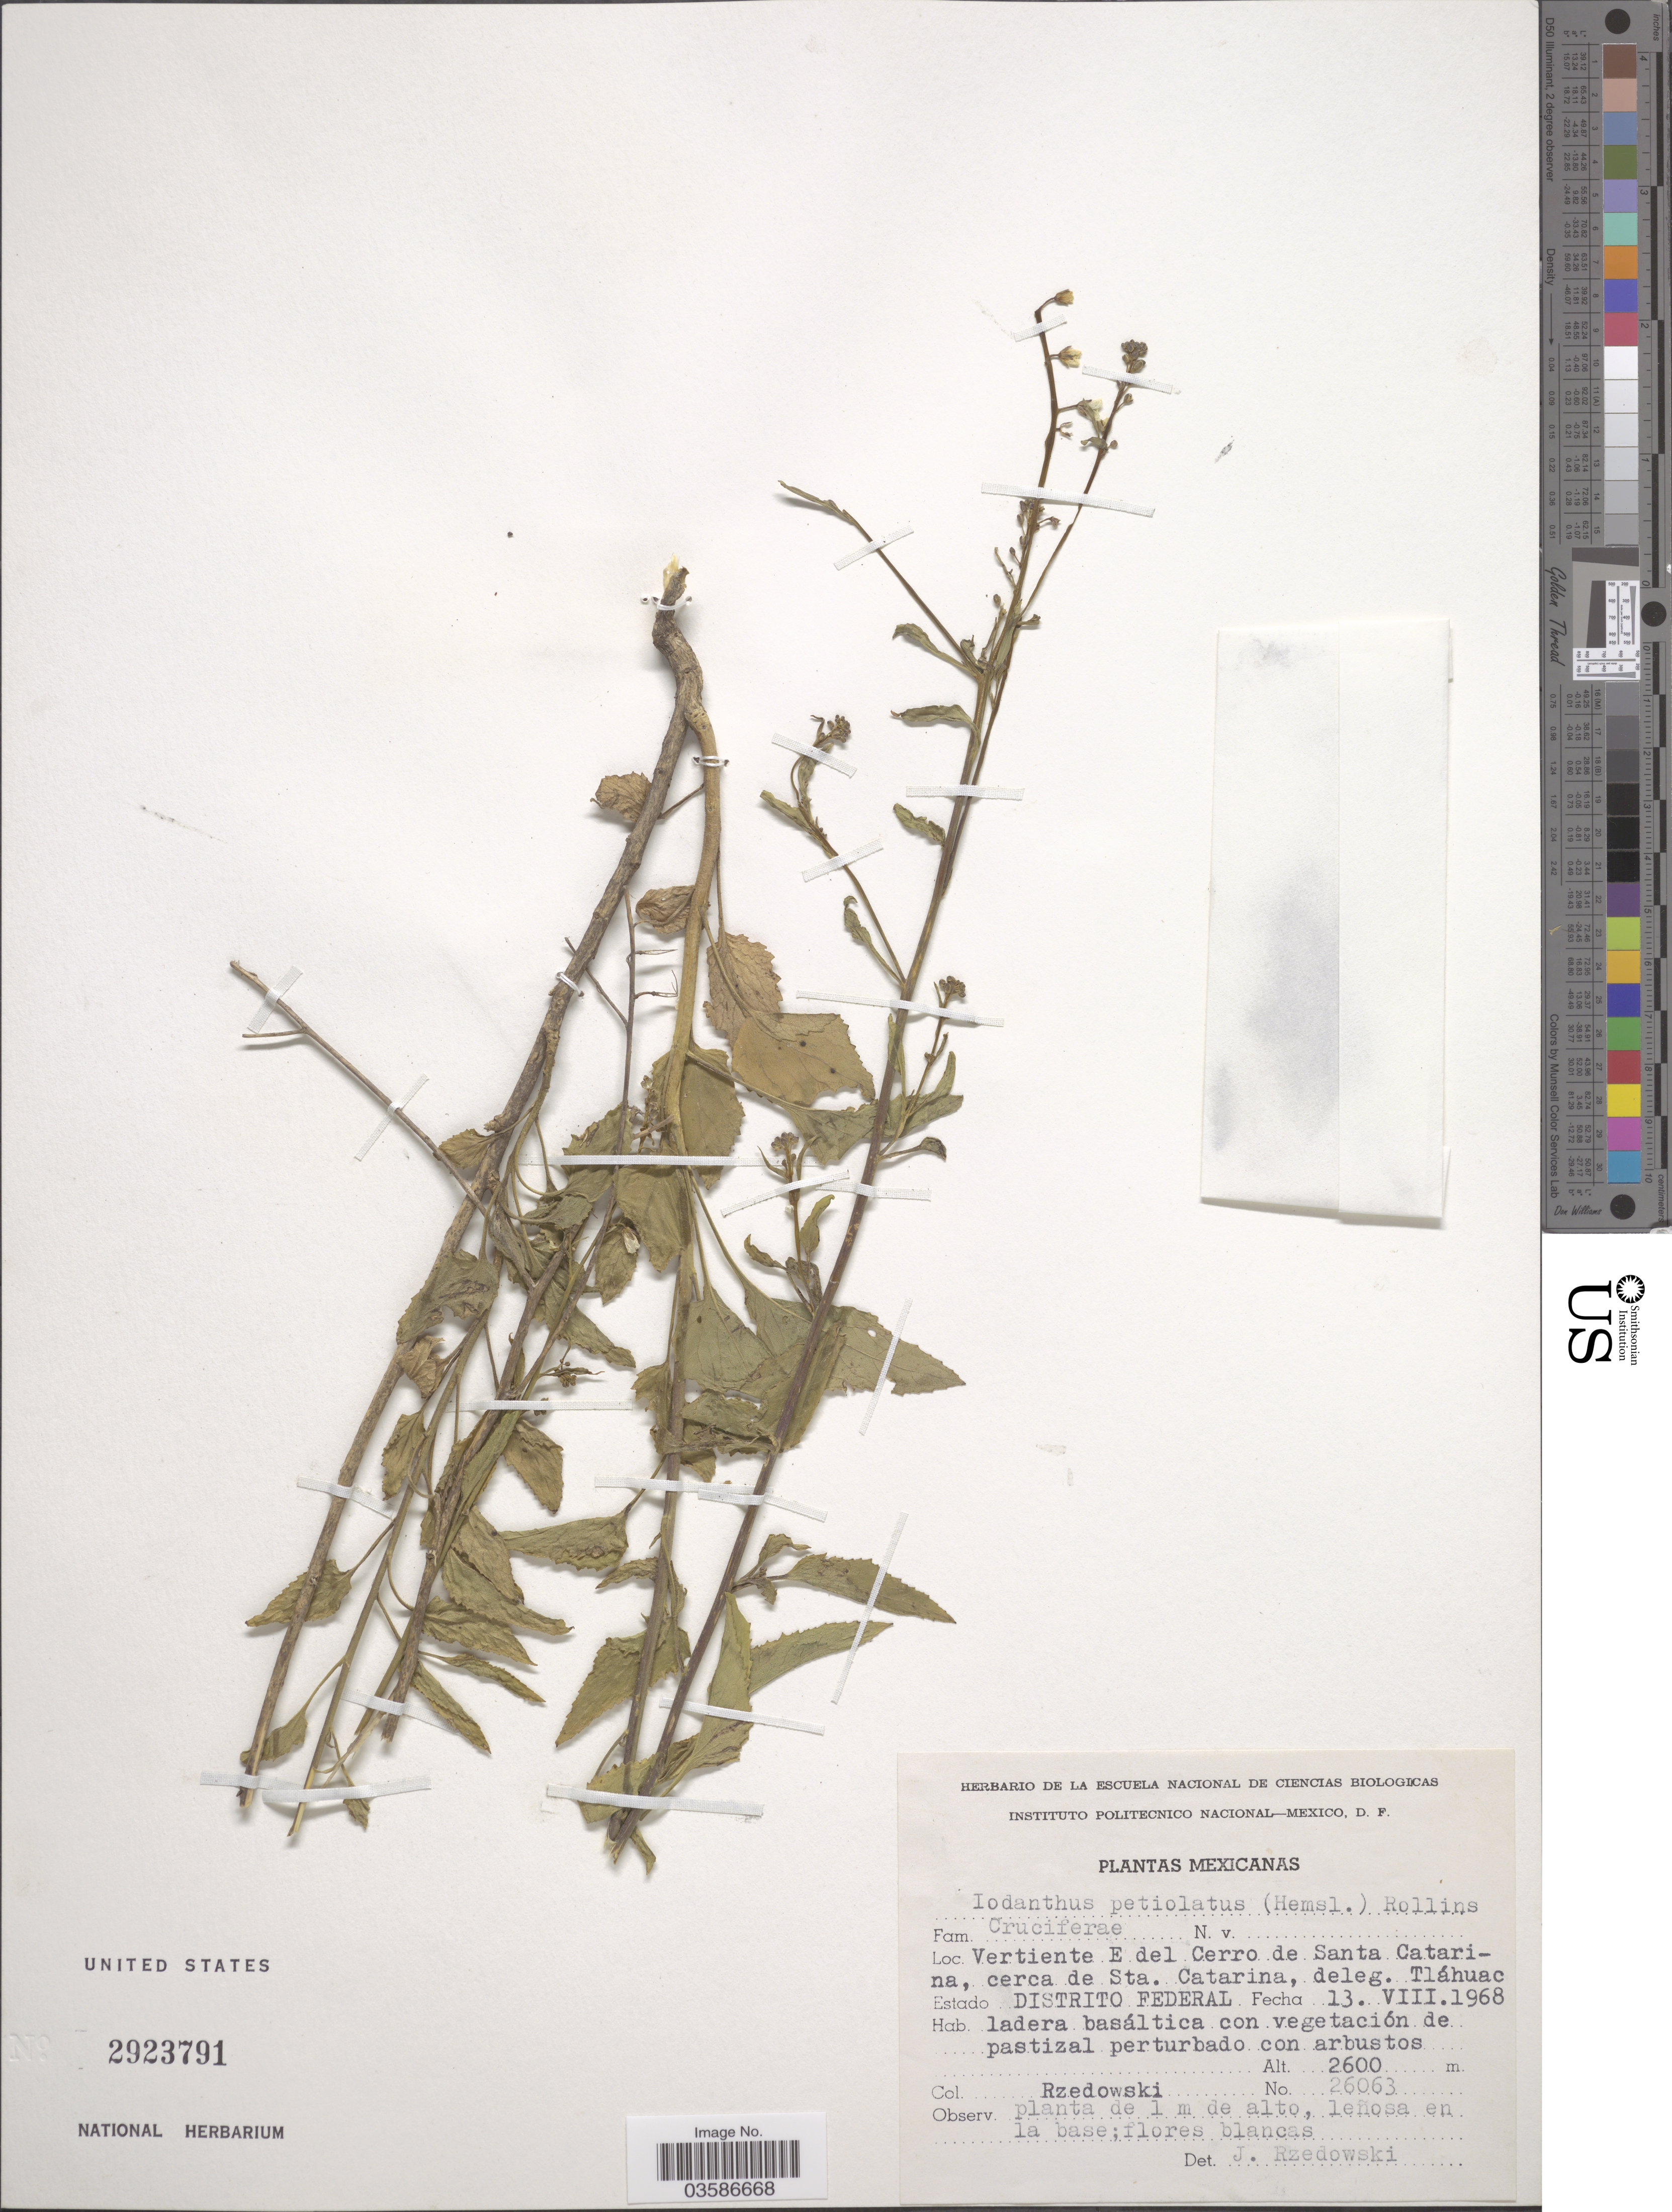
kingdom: Plantae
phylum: Tracheophyta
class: Magnoliopsida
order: Brassicales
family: Brassicaceae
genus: Iodanthus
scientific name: Iodanthus petiolatus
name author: (Hemsl.) Rollins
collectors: Rzedowski, --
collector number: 26063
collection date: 1968-08-13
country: Mexico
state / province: Distrito Federal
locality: Vertiente E del Cerro de Santa Catarina, cerca de Sta. Catarina, deleg. Tláhuac.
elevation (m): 2600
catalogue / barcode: US 2923791